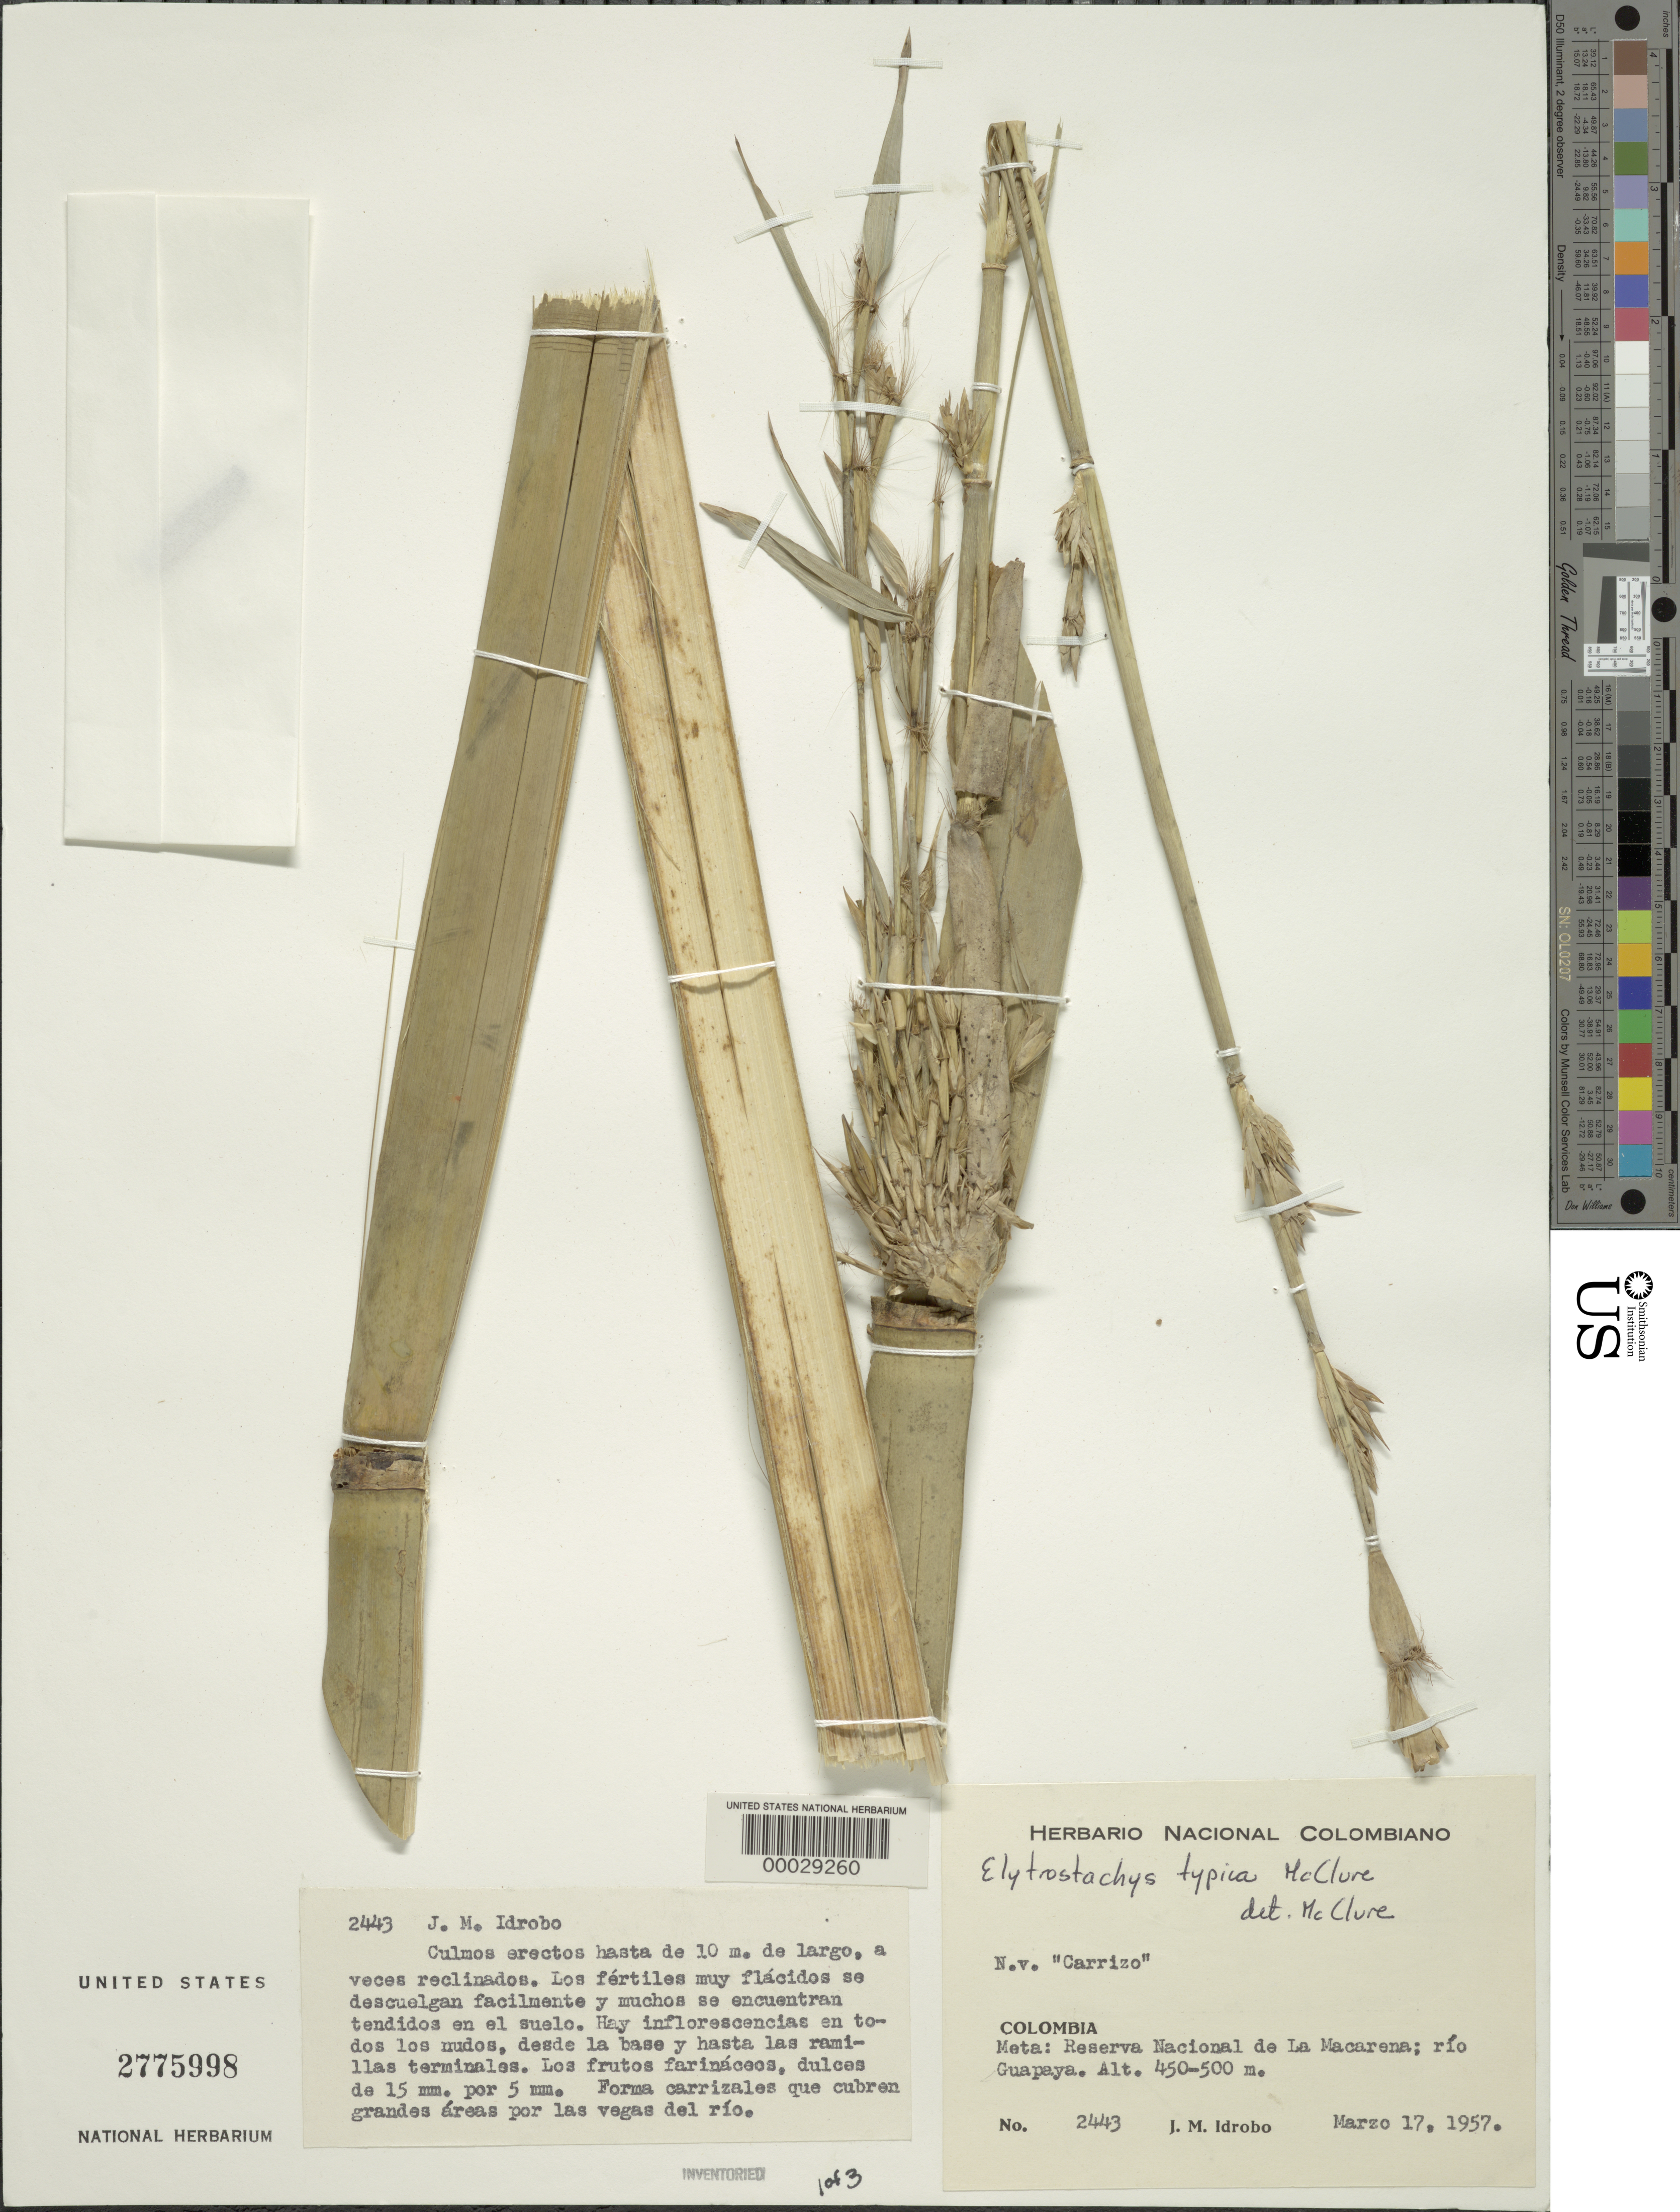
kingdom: Plantae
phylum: Tracheophyta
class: Liliopsida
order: Poales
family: Poaceae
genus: Elytrostachys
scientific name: Elytrostachys typica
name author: McClure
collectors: J. M. Idrobo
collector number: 2443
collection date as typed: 17 Mar 1957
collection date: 1957-03-17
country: Colombia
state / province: Meta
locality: Reserva Nacional de la Macarena; Rio Guapaya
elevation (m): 450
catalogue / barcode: US 2775998